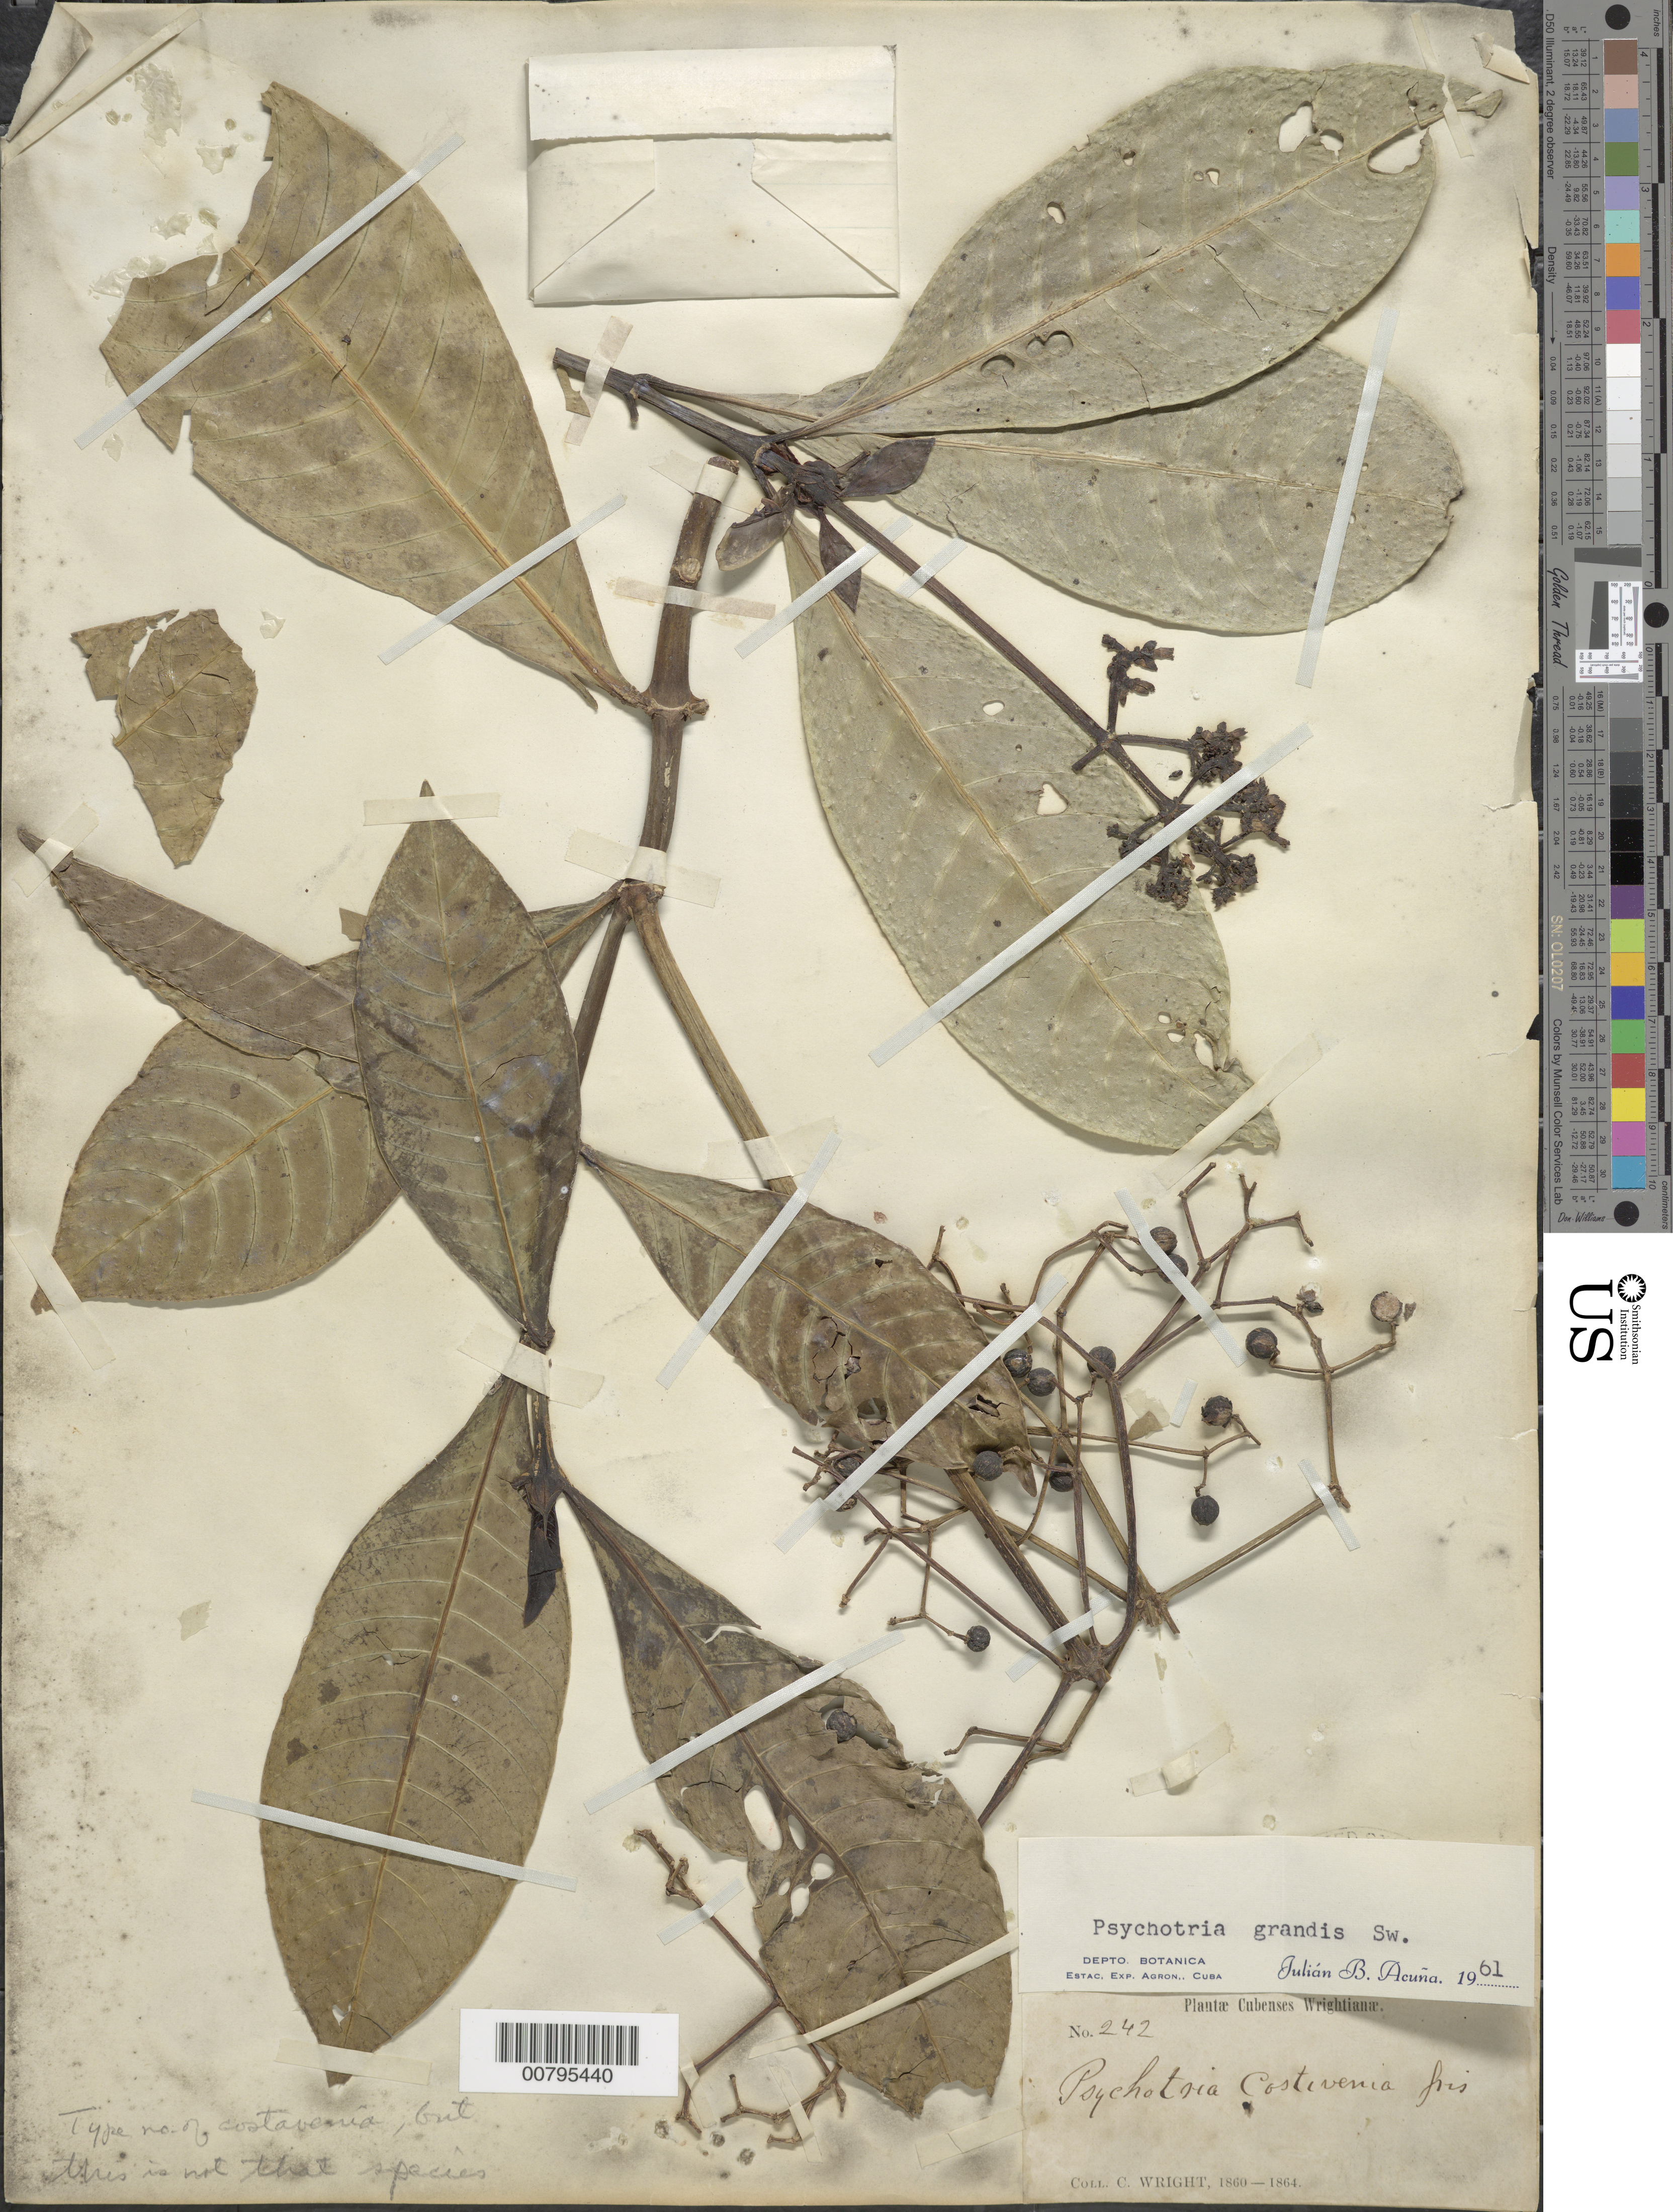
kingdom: Plantae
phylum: Tracheophyta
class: Magnoliopsida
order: Gentianales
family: Rubiaceae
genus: Psychotria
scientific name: Psychotria grandis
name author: Sw.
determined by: Acuña, J. B.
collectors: C. Wright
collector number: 242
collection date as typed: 1860 to -- --- 1864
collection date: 1860/1864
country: Cuba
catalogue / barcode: US 47552